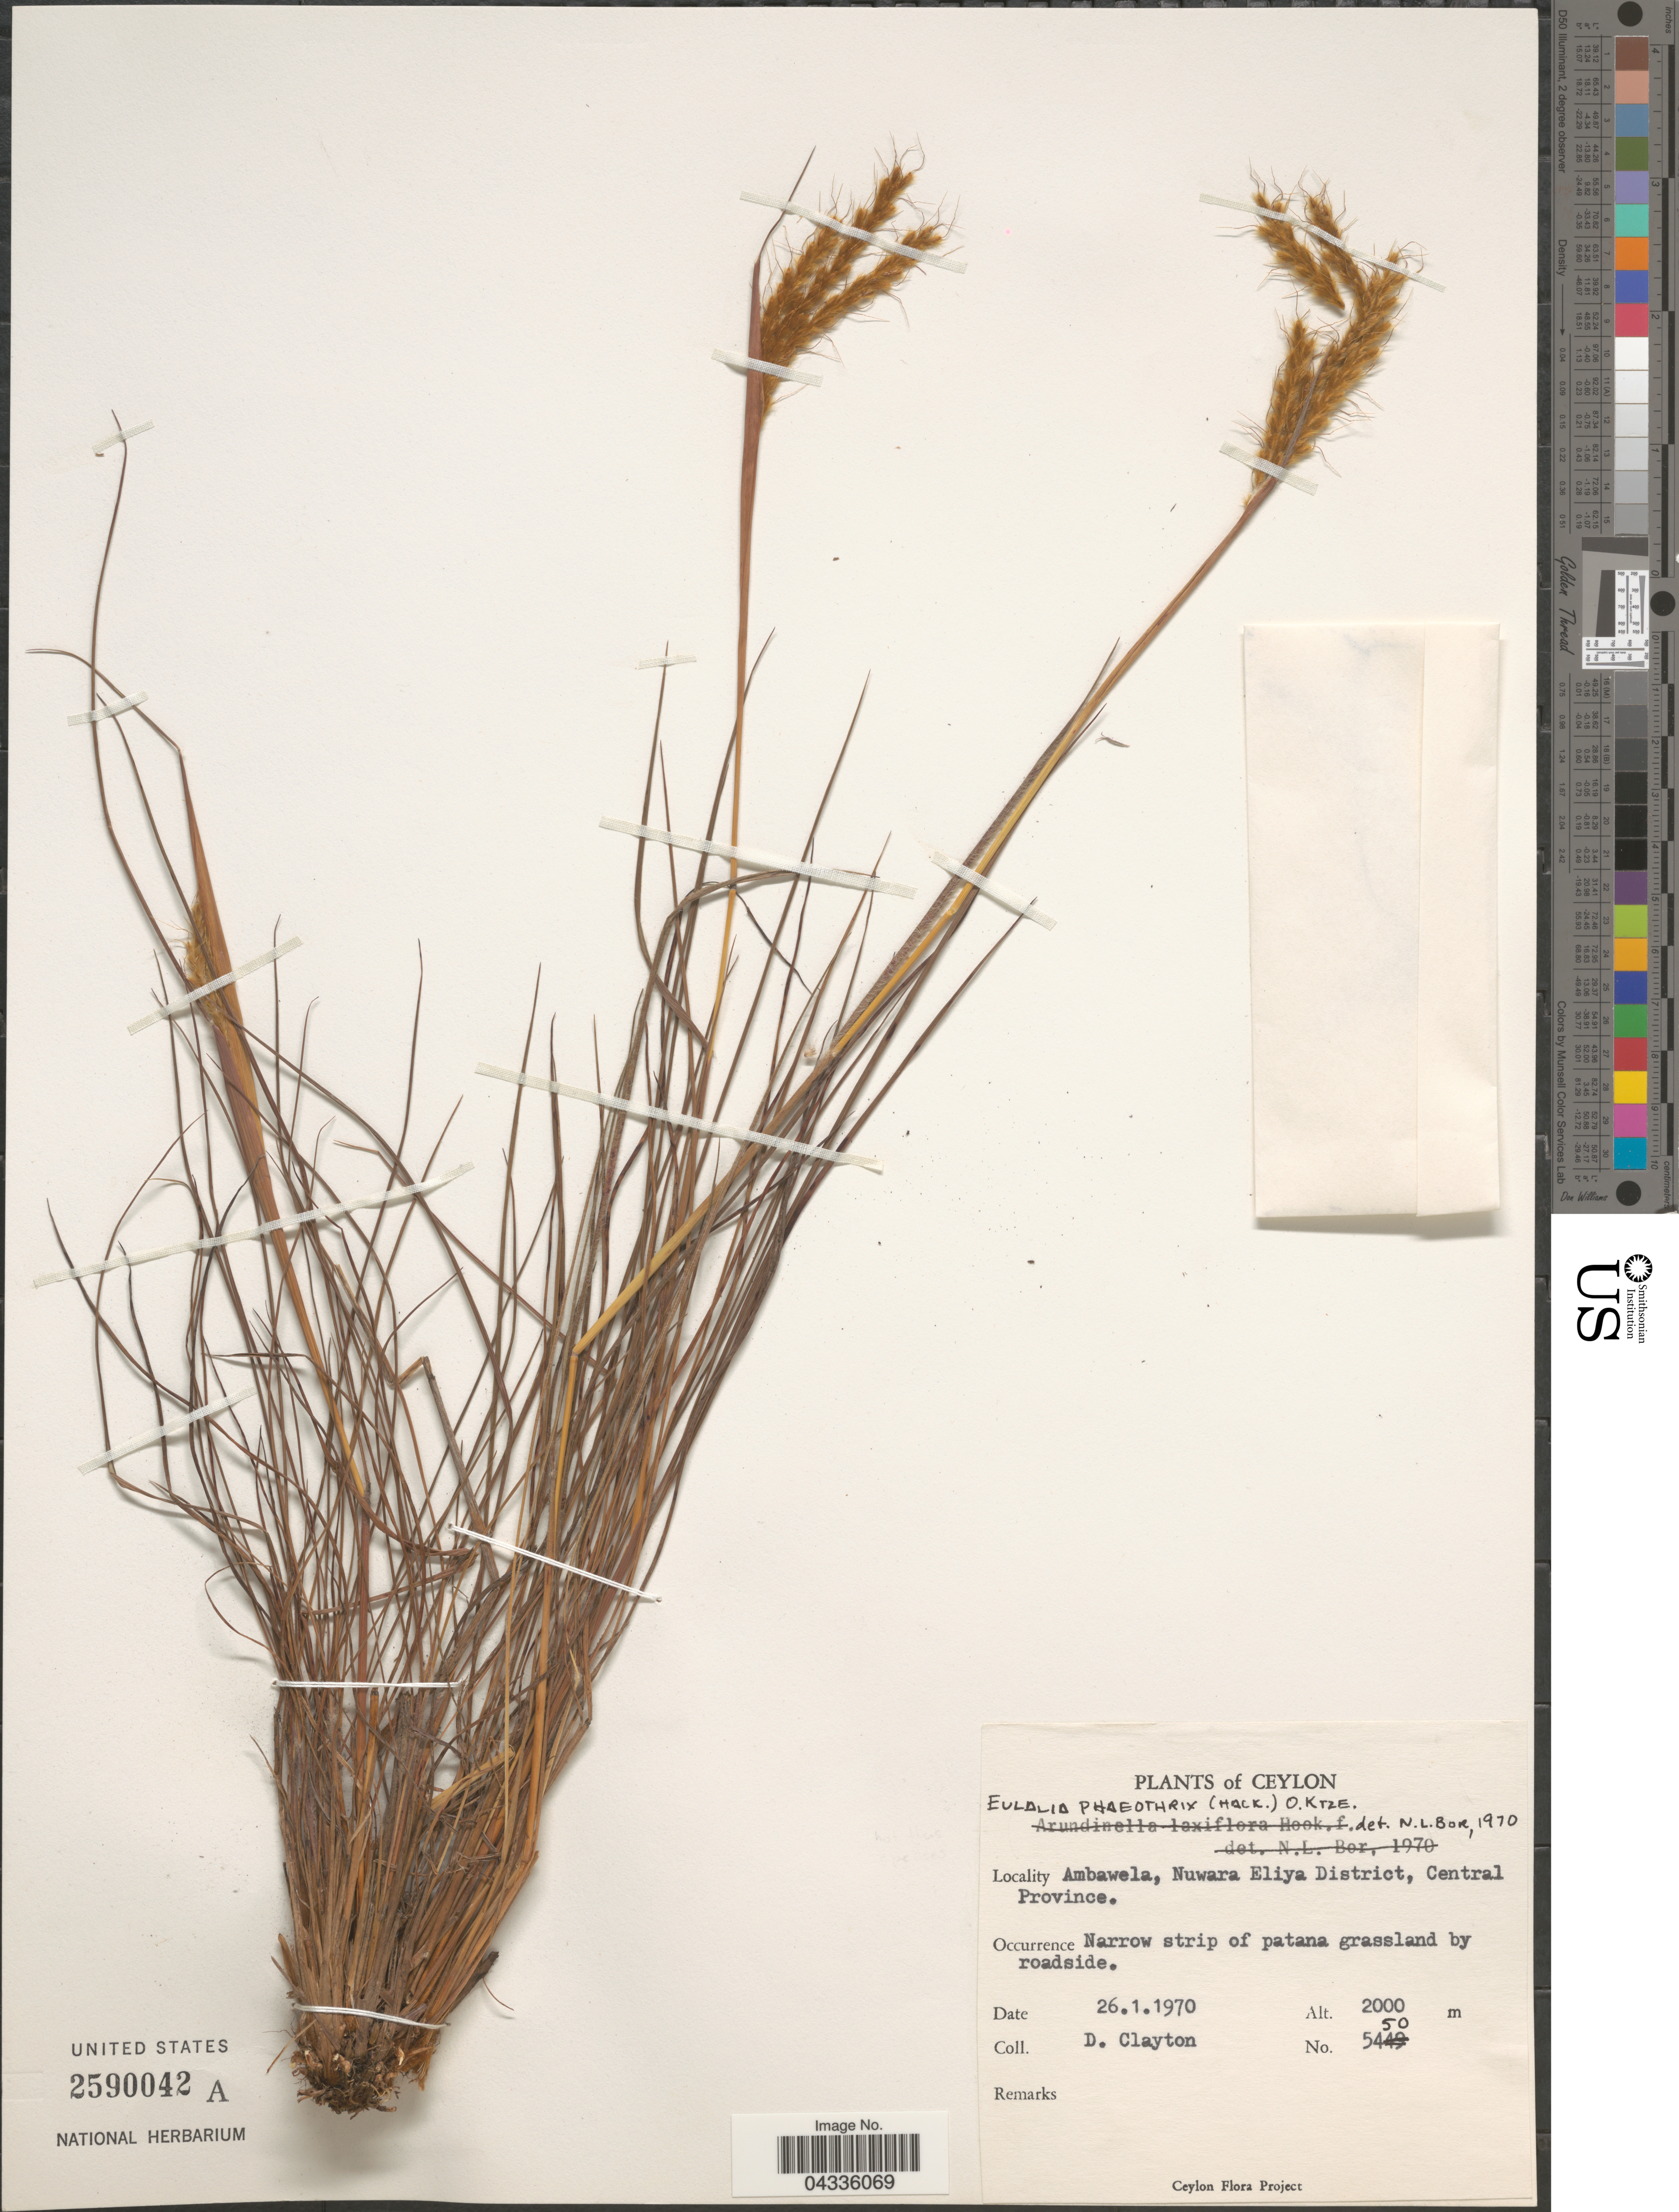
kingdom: Plantae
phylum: Tracheophyta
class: Liliopsida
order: Poales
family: Poaceae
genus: Eulalia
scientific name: Eulalia phaeothrix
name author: (Hack.) Kuntze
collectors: D. Clayton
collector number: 5450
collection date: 1970-01-26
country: Sri Lanka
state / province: Central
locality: Ceylon. Ambawela, Nuwara Eliya District.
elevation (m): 2000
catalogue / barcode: US 2590042A